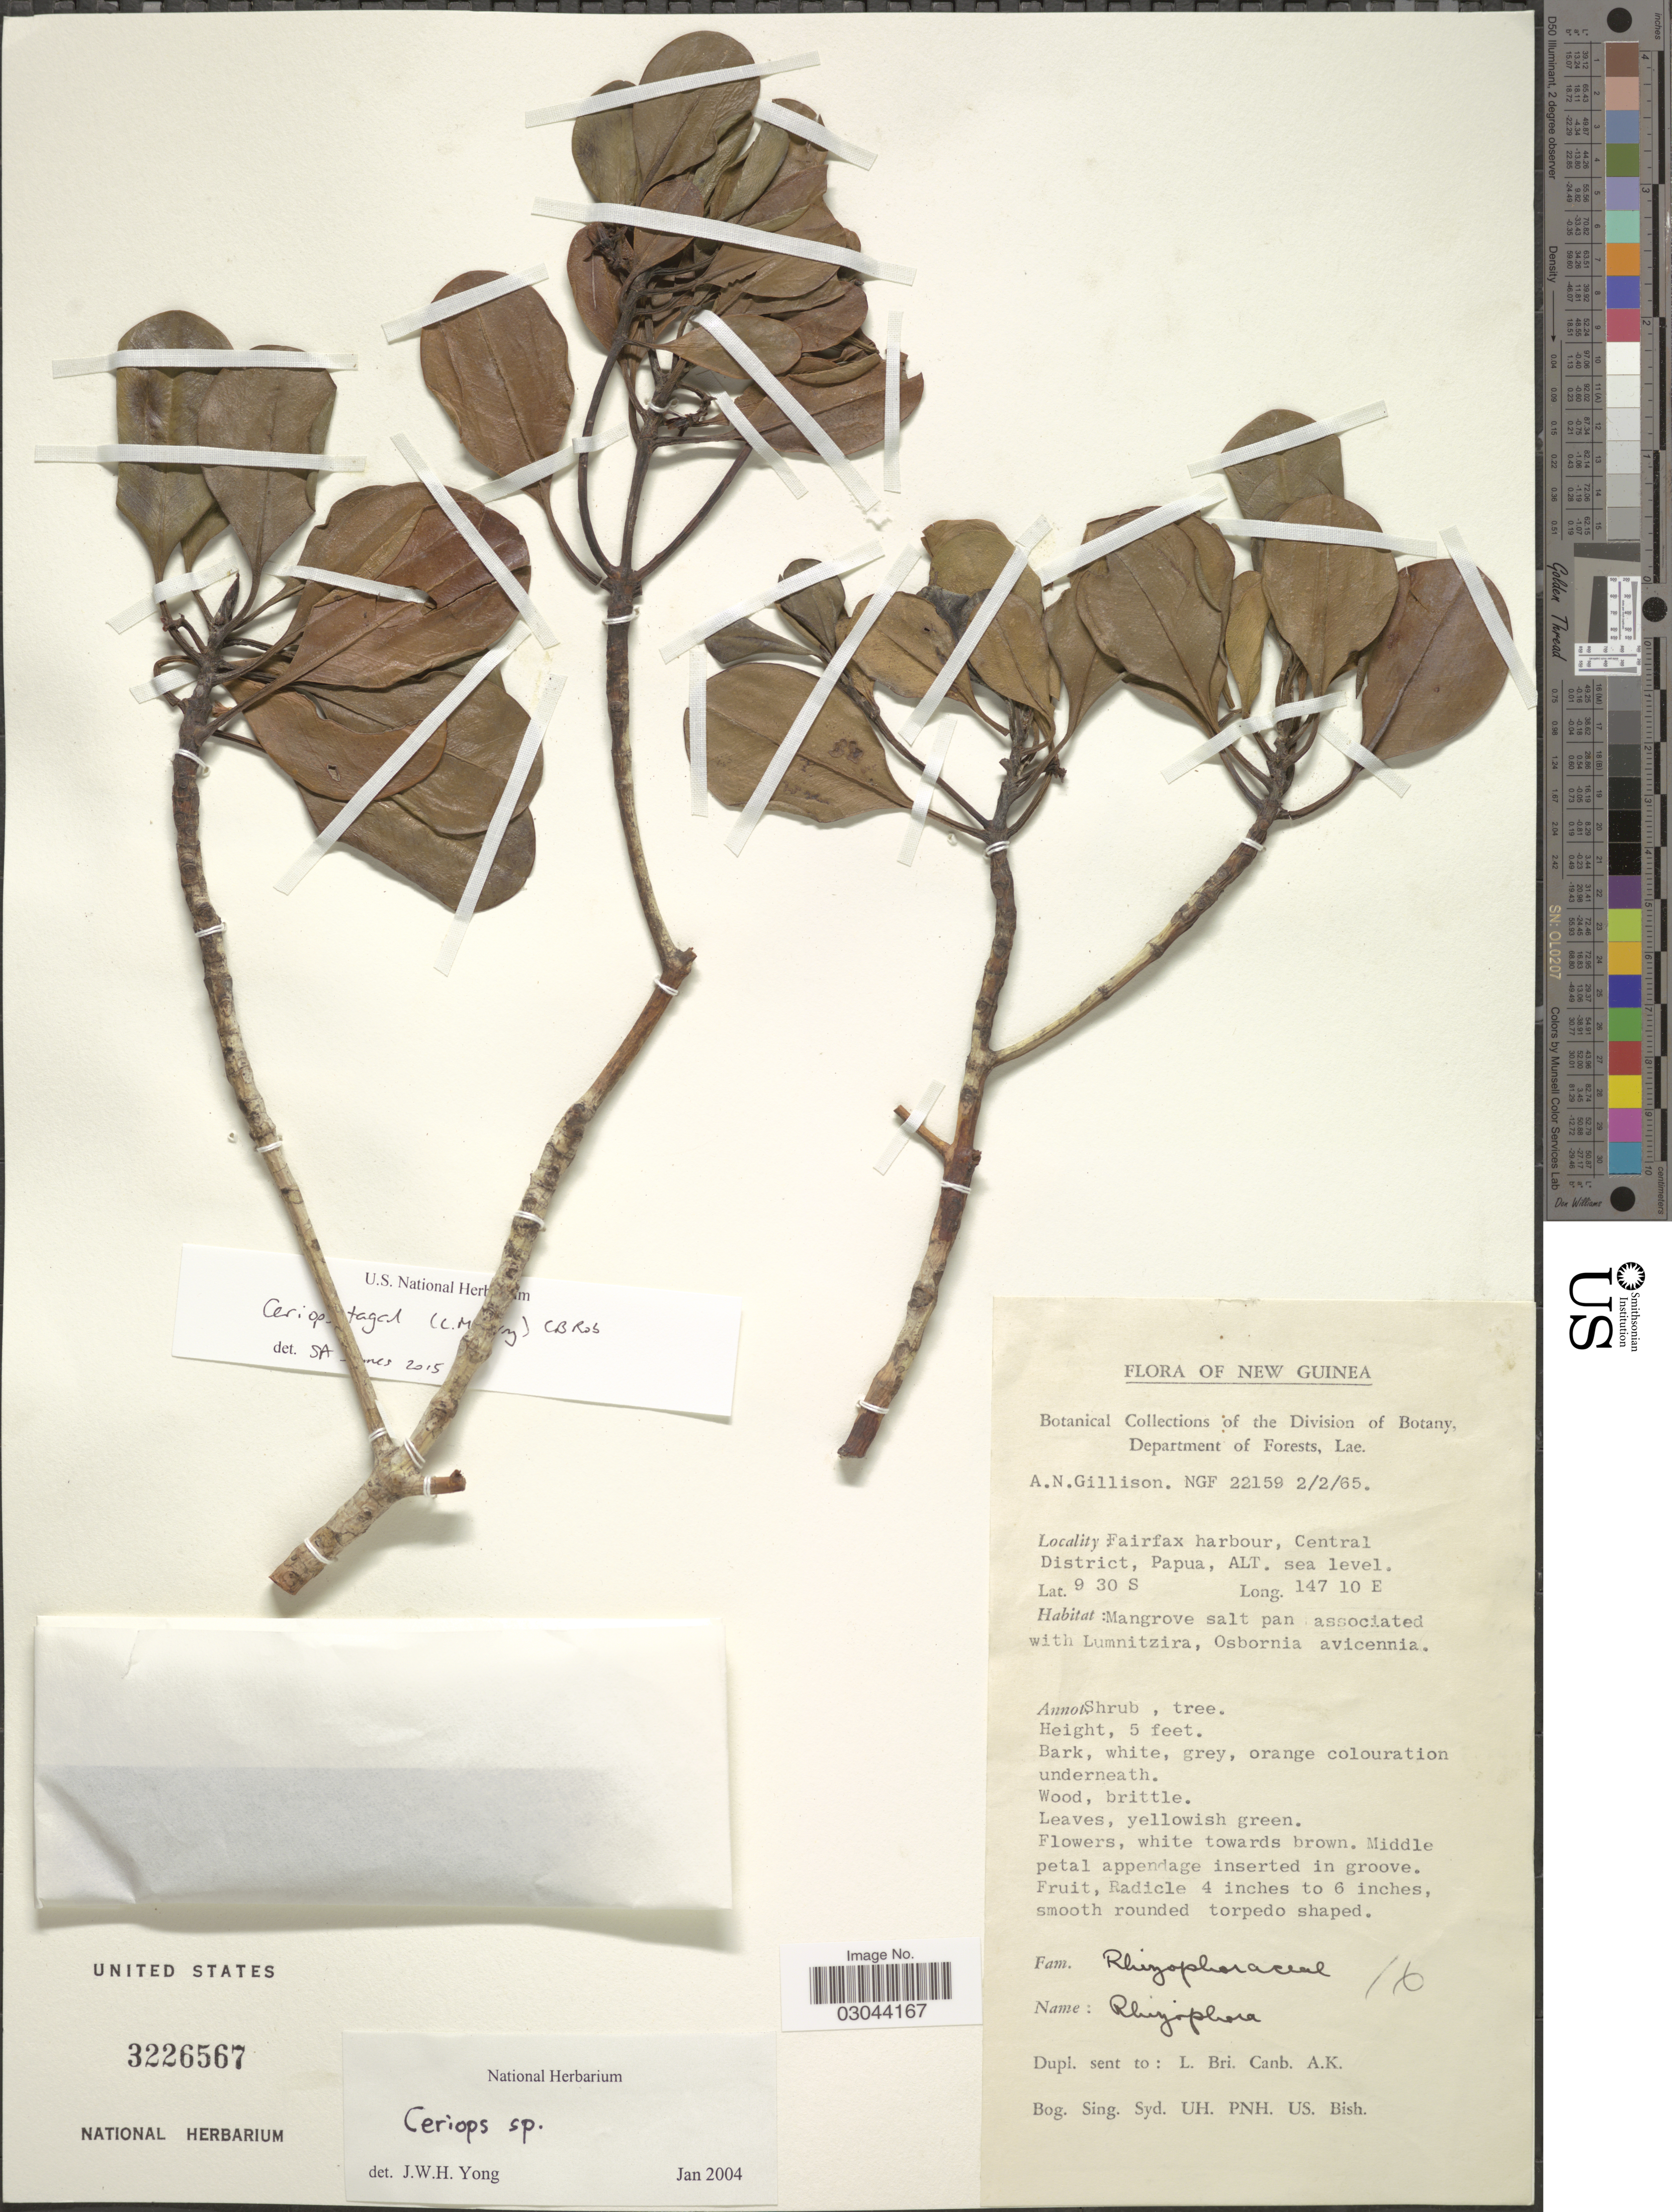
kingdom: Plantae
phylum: Tracheophyta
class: Magnoliopsida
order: Malpighiales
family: Rhizophoraceae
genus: Ceriops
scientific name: Ceriops tagal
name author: (Perr.) C.B. Rob.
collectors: A. Gillison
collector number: NGF22159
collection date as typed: Transcribed d/m/y: 2/2/65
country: Papua New Guinea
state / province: Central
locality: New Guinea. Fairfax harbour, Central District, Papua.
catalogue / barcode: US 3226567